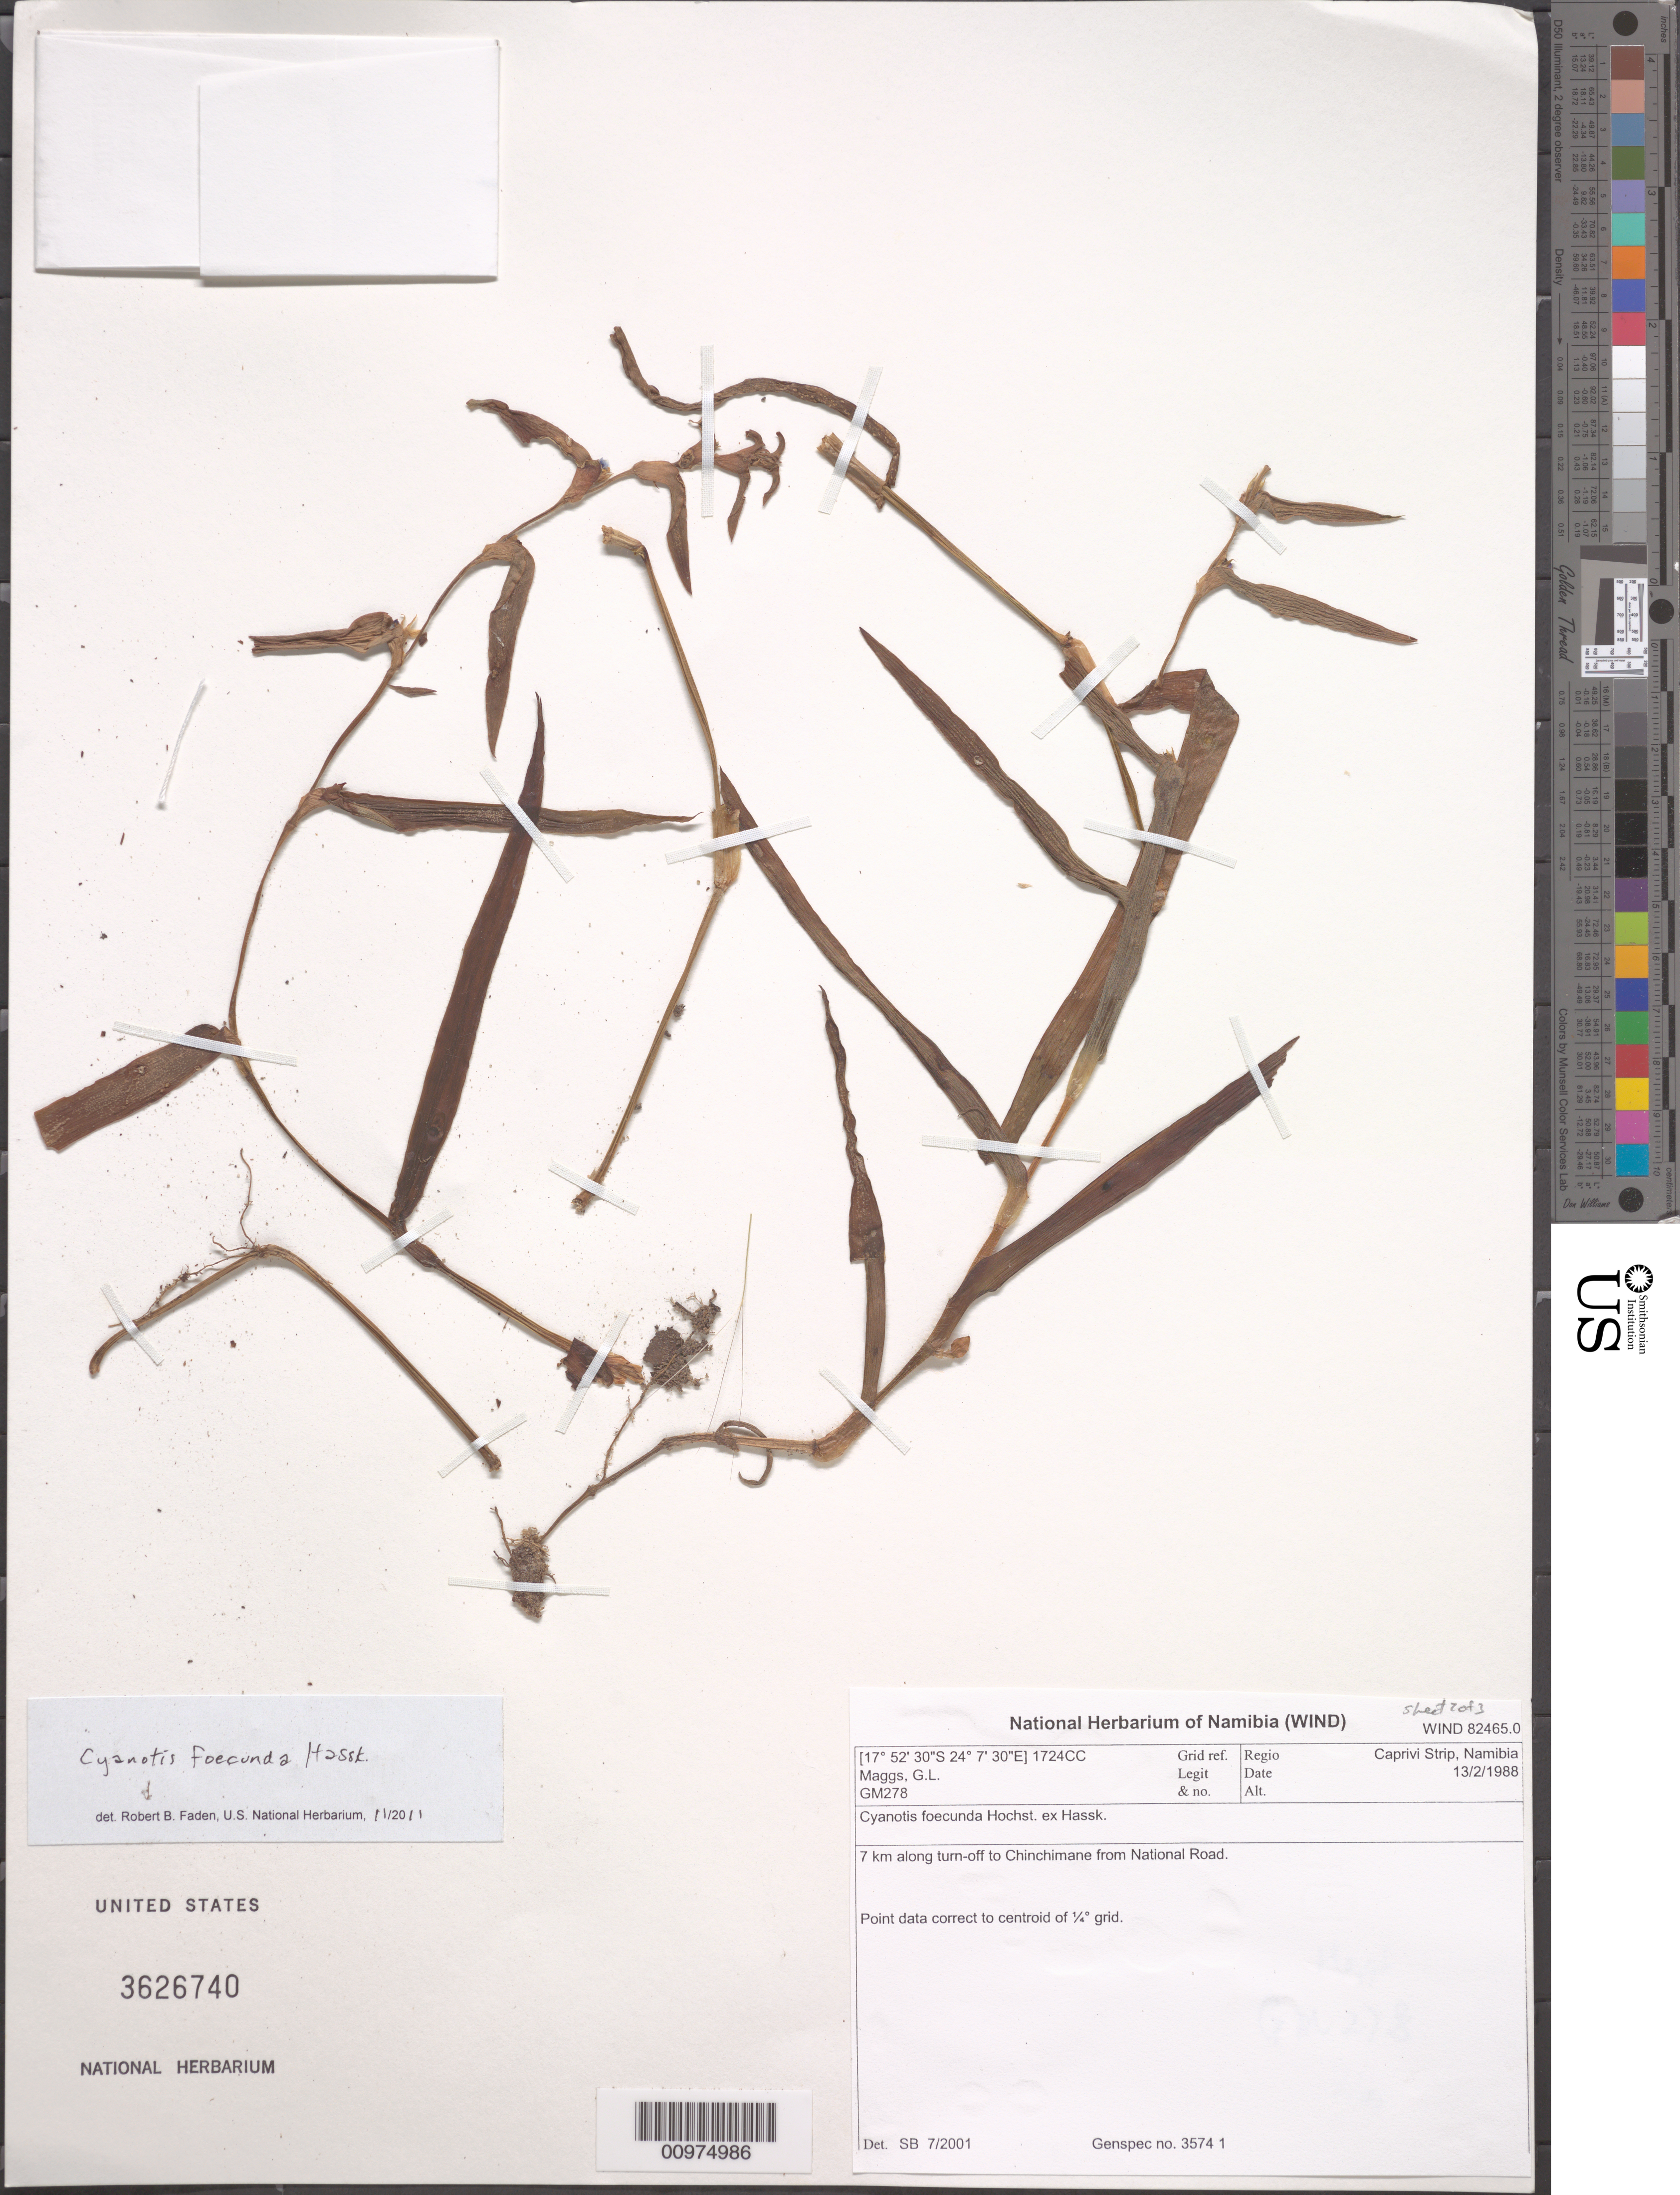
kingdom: Plantae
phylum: Tracheophyta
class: Liliopsida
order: Commelinales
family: Commelinaceae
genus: Cyanotis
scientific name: Cyanotis foecunda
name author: DC. ex Hassk.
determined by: Faden, Robert B., (US), Smithsonian Institution - National Museum of Natural History (UNITED STATES)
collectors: G. L. Maggs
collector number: GM278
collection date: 1988-02-13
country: Namibia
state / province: Caprivi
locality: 7 km along turn-off to Chinchimane from National Road.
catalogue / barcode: US 3626740